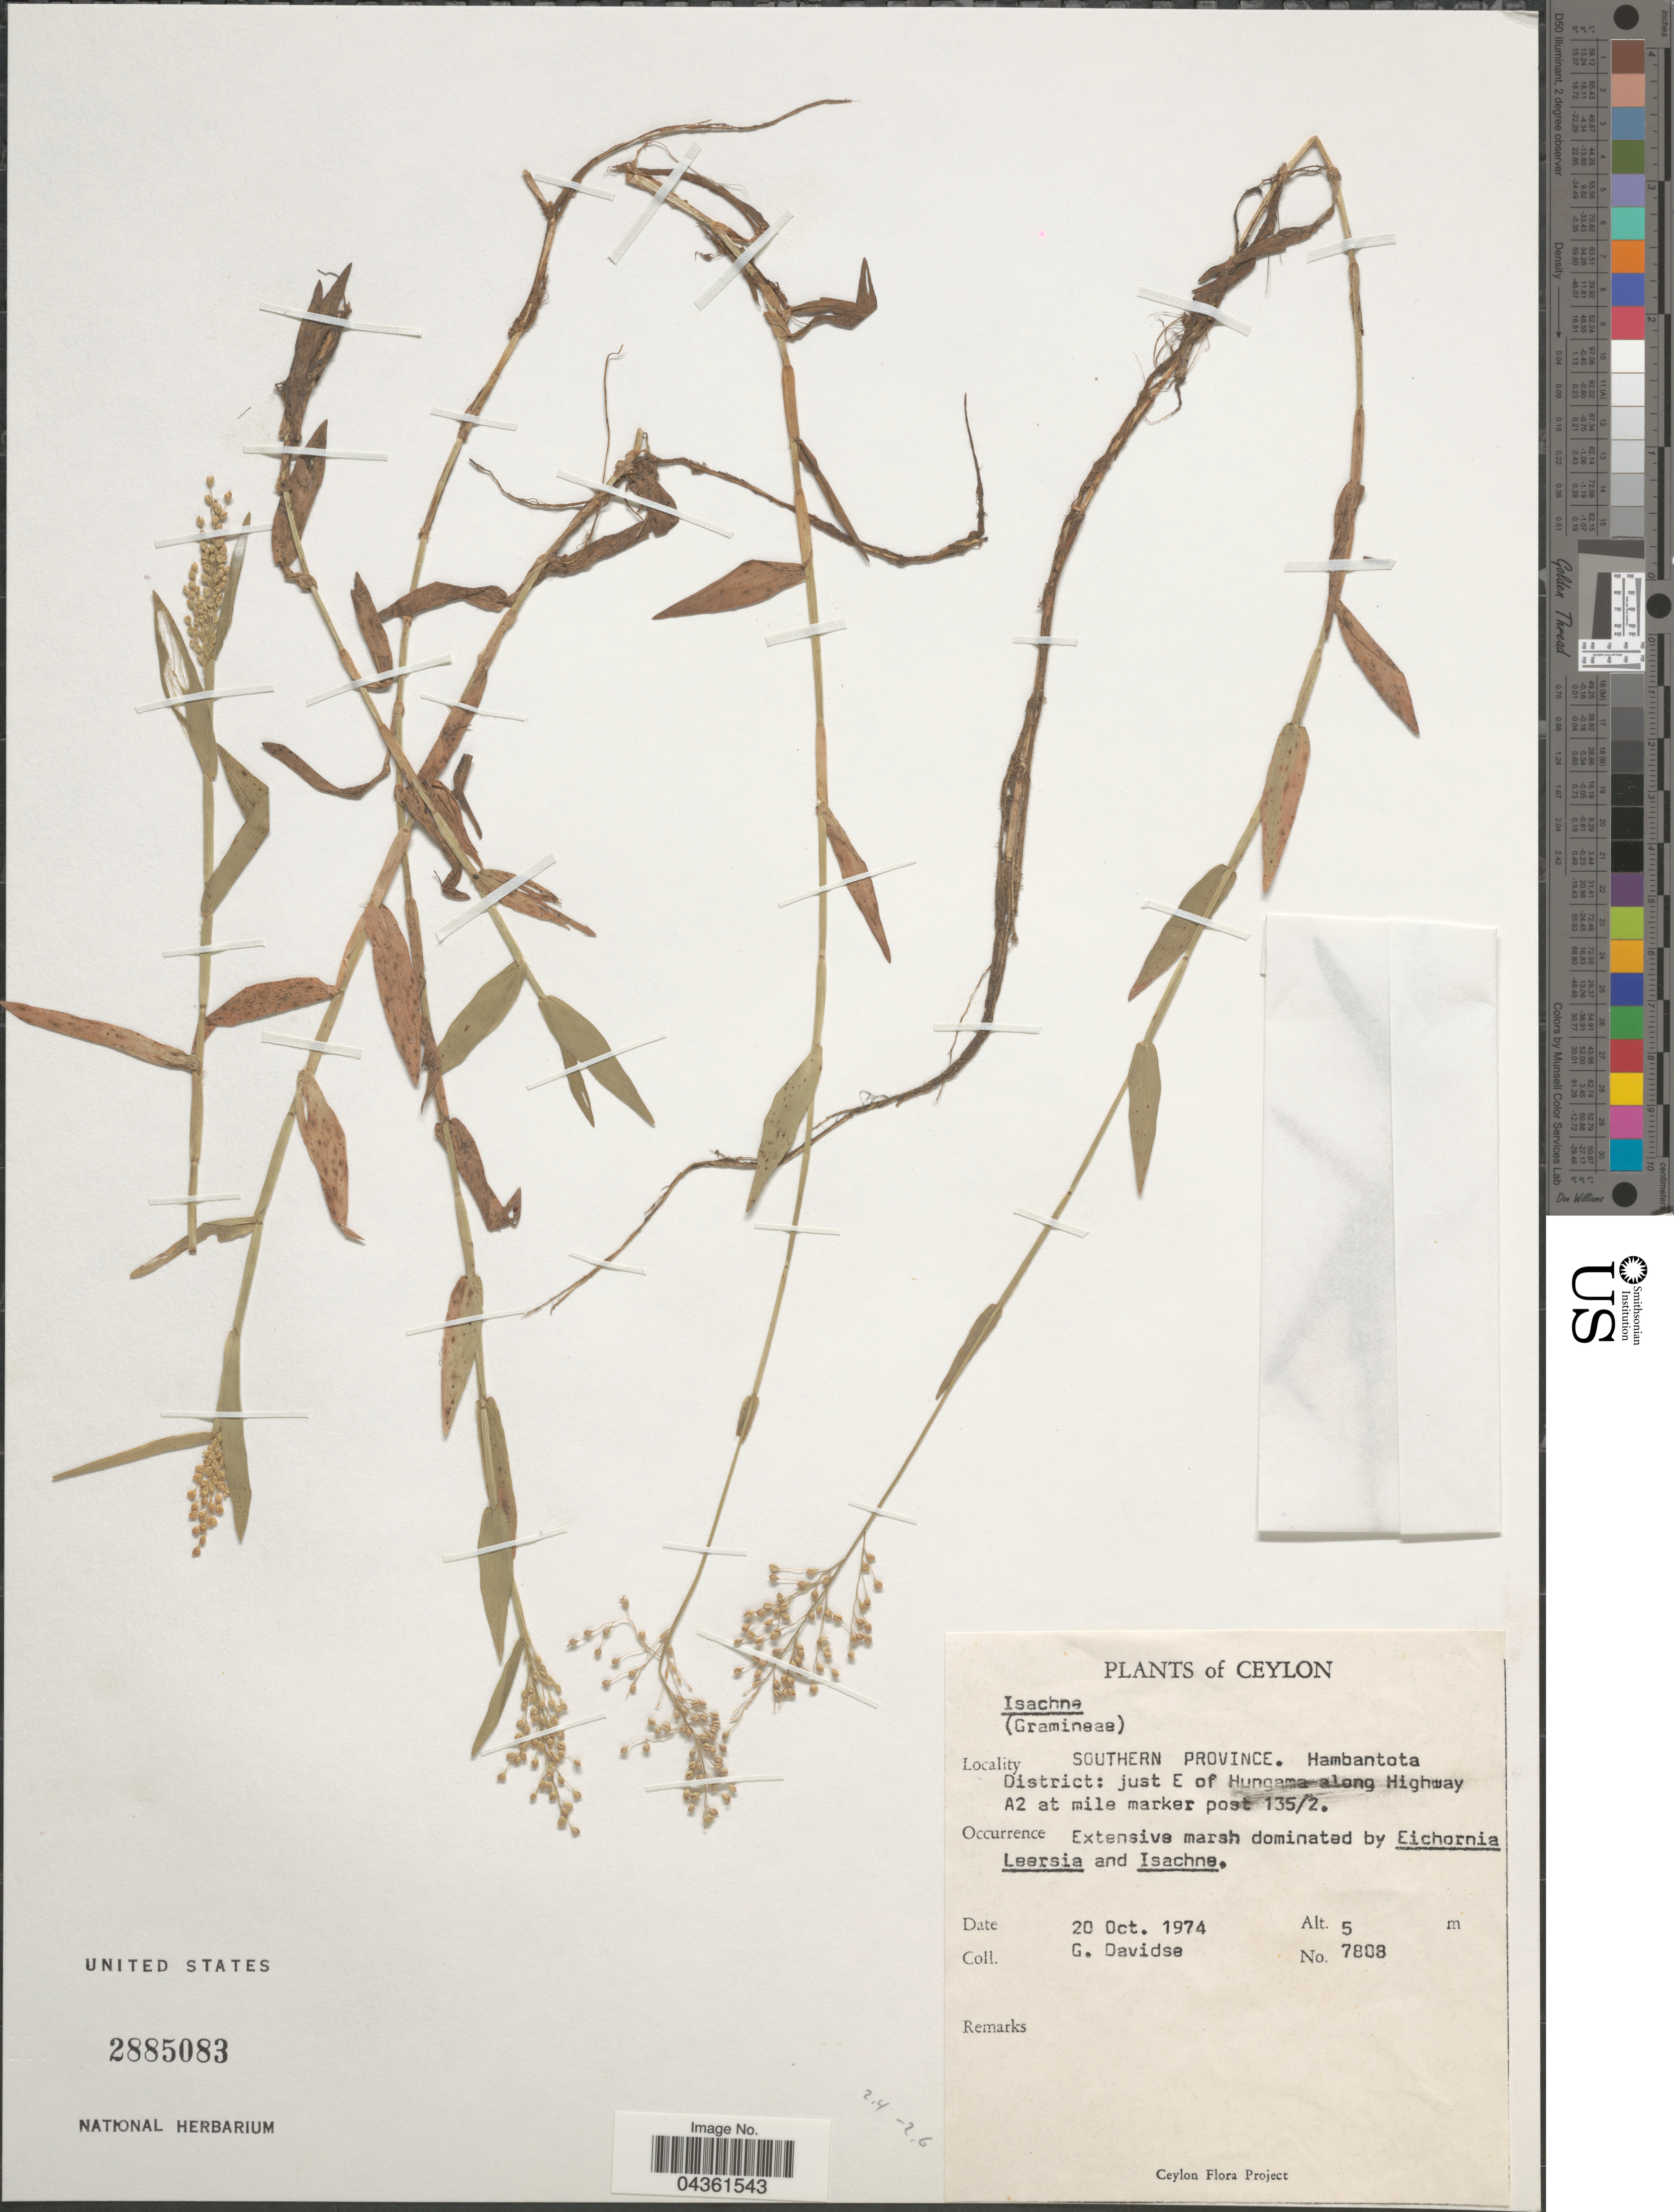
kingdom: Plantae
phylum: Tracheophyta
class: Liliopsida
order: Poales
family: Poaceae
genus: Isachne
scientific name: Isachne globosa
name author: (Thunb.) Kuntze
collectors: G. Davidse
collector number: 7808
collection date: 1974-10-20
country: Sri Lanka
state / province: Southern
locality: Ceylon. Hambantota District: just E of Hungama along Highway A2 at mile marker post 135/2.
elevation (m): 5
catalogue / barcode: US 2885083